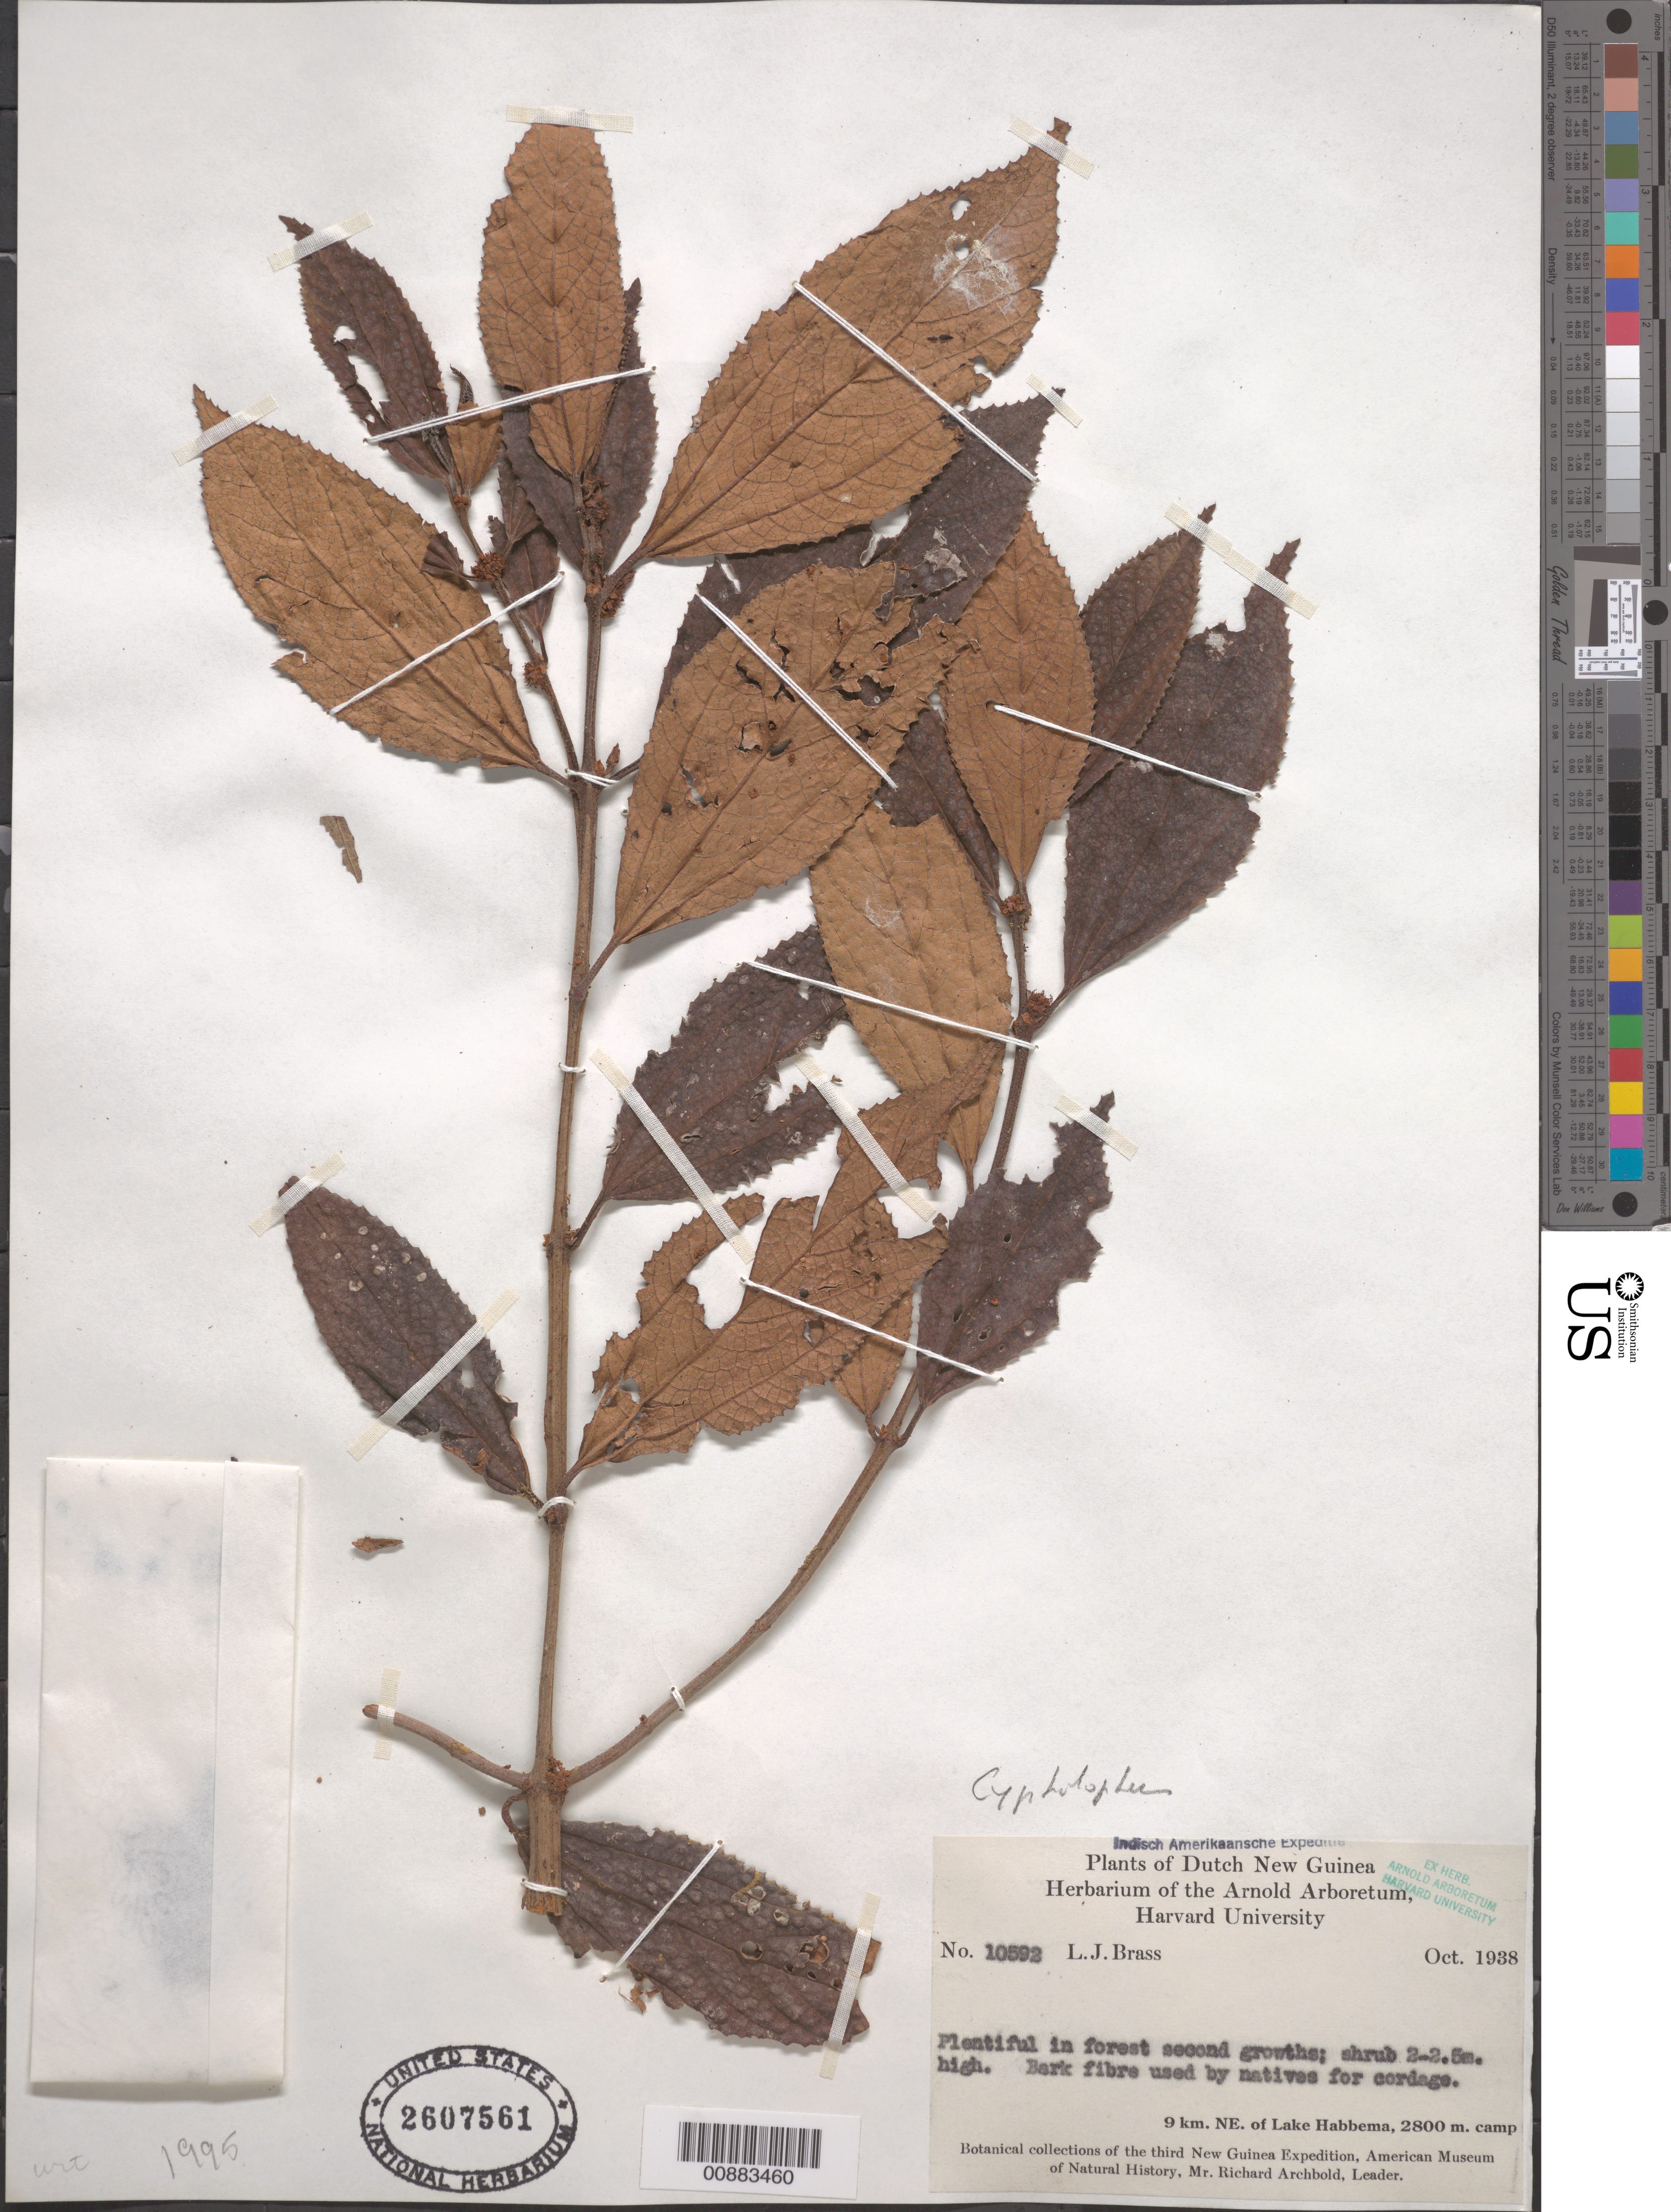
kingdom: Plantae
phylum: Tracheophyta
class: Magnoliopsida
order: Rosales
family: Urticaceae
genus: Pouzolzia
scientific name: Pouzolzia sp.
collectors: L. J. Brass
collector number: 10592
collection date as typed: Oct 1938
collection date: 1938-10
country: Indonesia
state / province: Papua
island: New Guinea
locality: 9 km N of Lake Habbema.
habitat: in forest second growths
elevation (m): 2800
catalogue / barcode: US 2607561